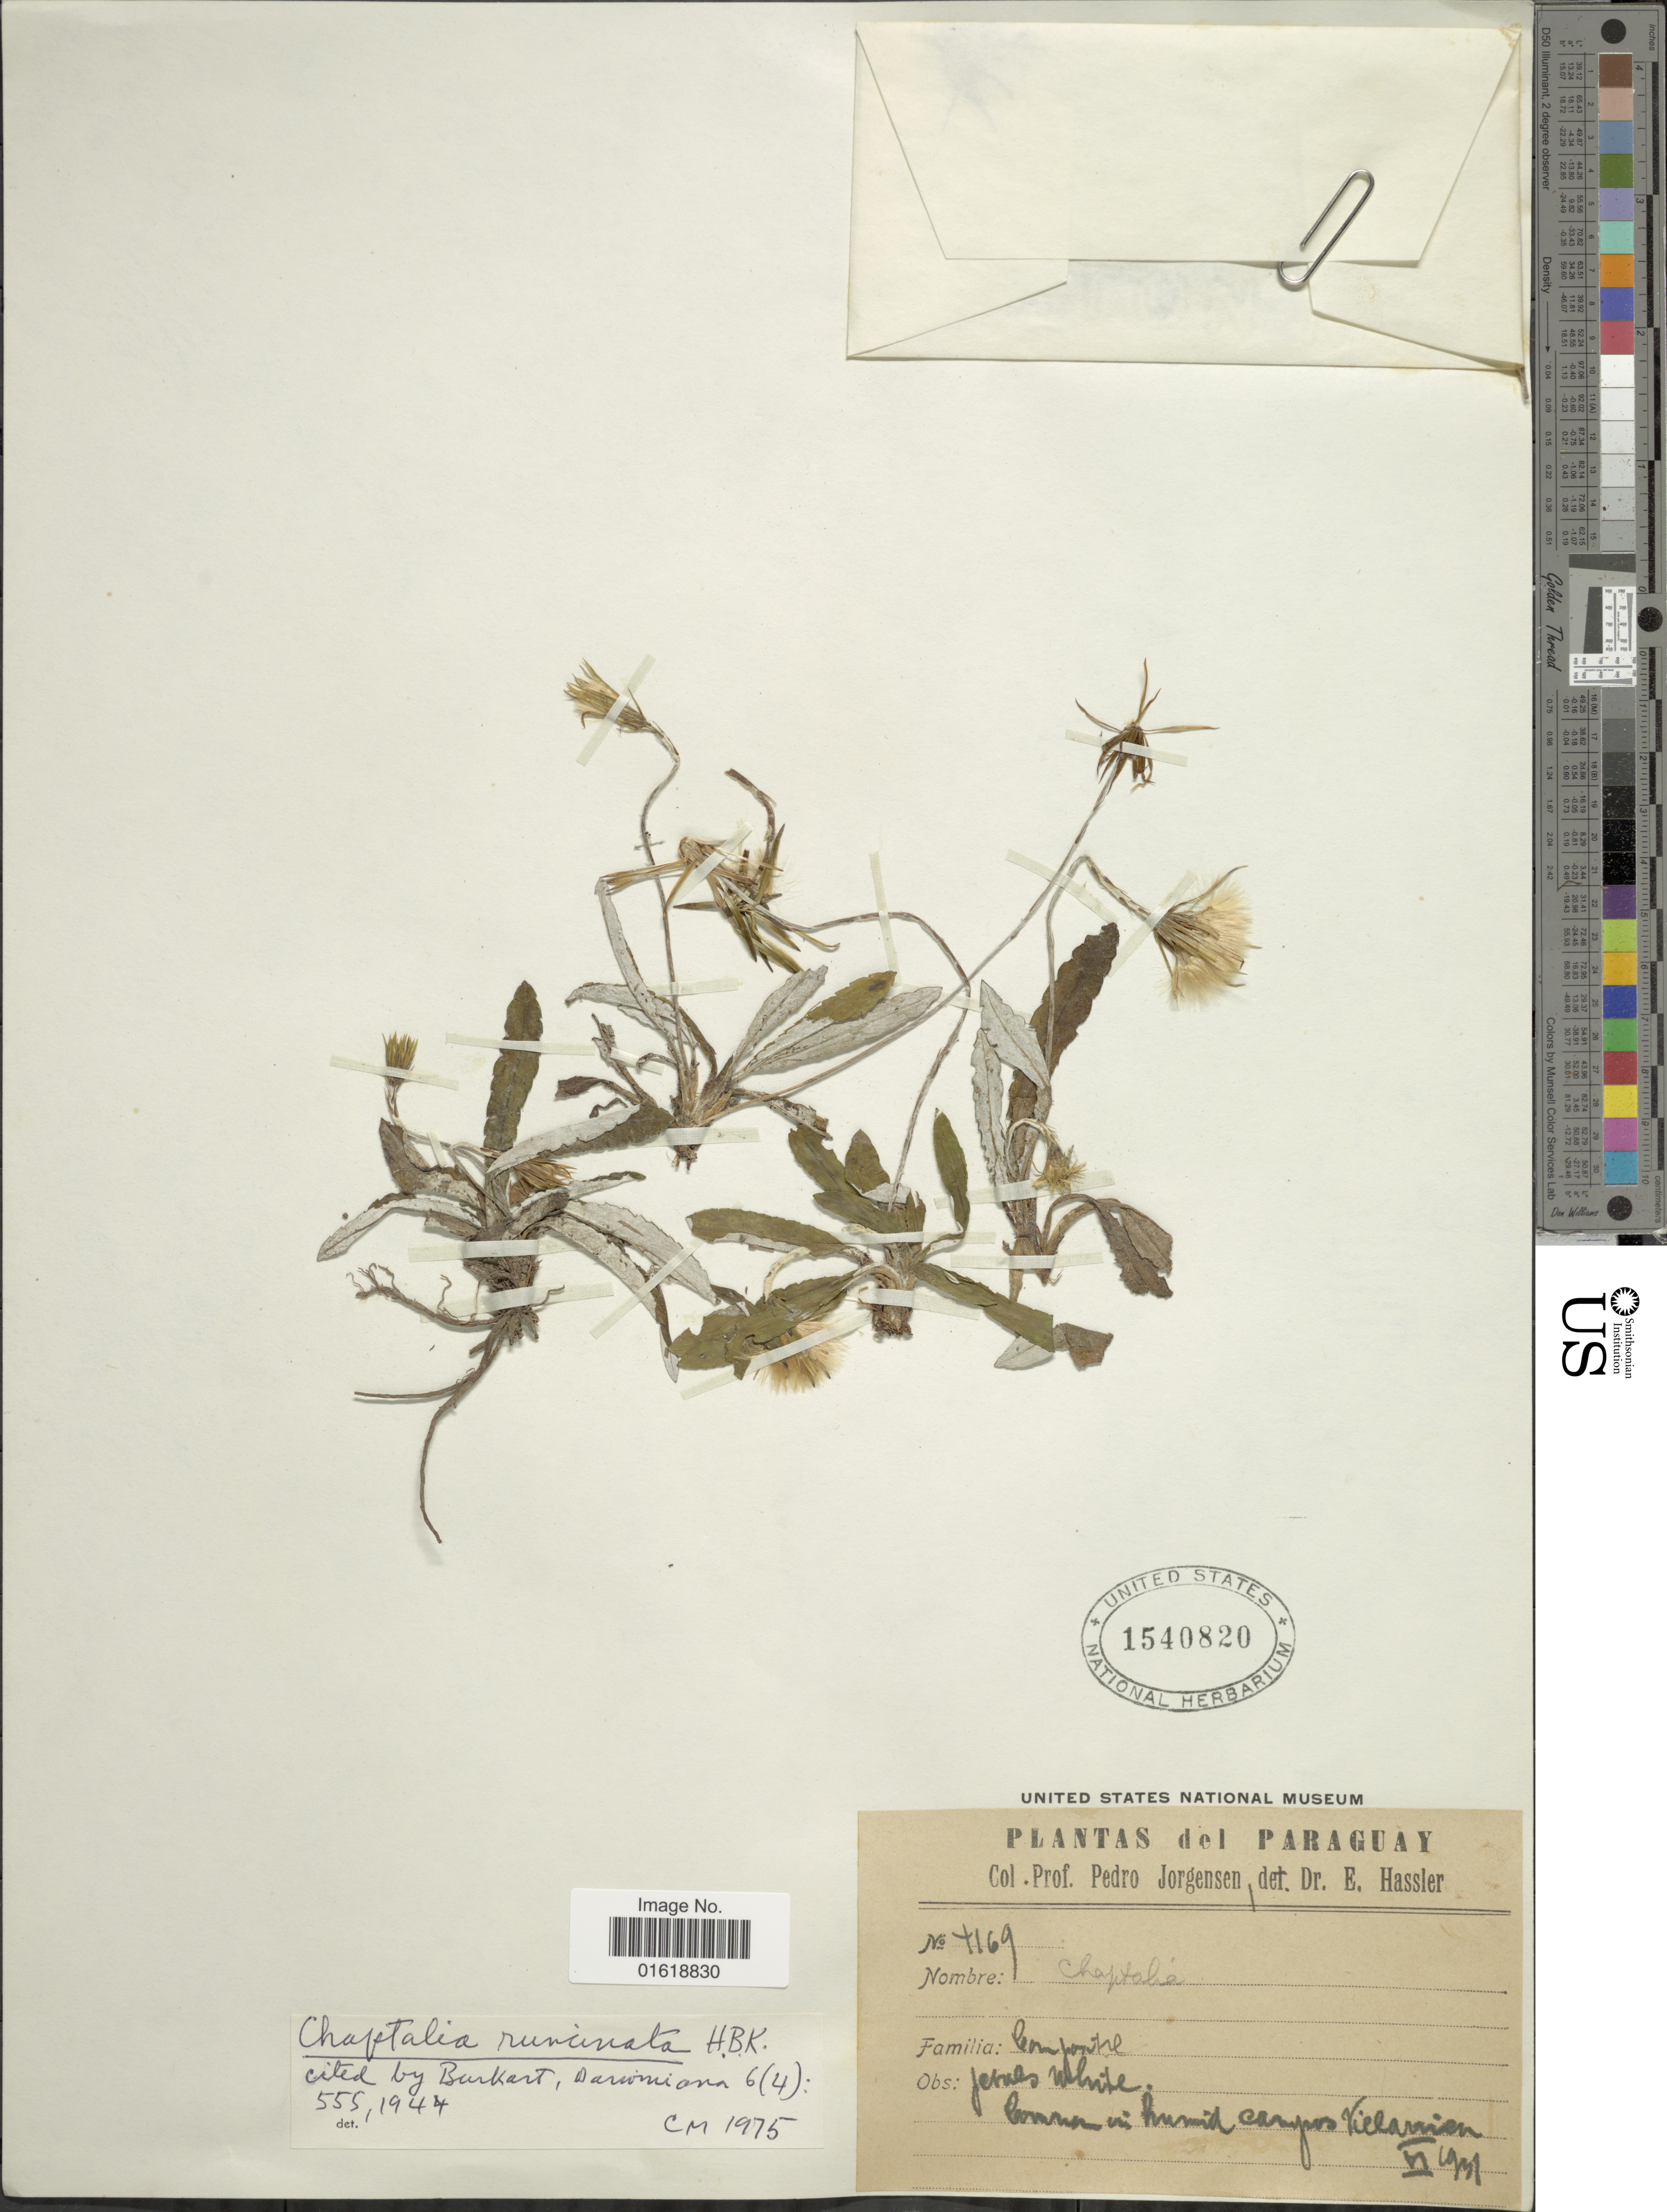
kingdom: Plantae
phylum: Tracheophyta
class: Magnoliopsida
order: Asterales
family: Asteraceae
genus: Chaptalia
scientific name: Chaptalia runcinata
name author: Kunth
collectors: P. Jörgensen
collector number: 4169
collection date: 1931-06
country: Paraguay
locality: Common in humid campos Villarrica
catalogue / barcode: US 1540820